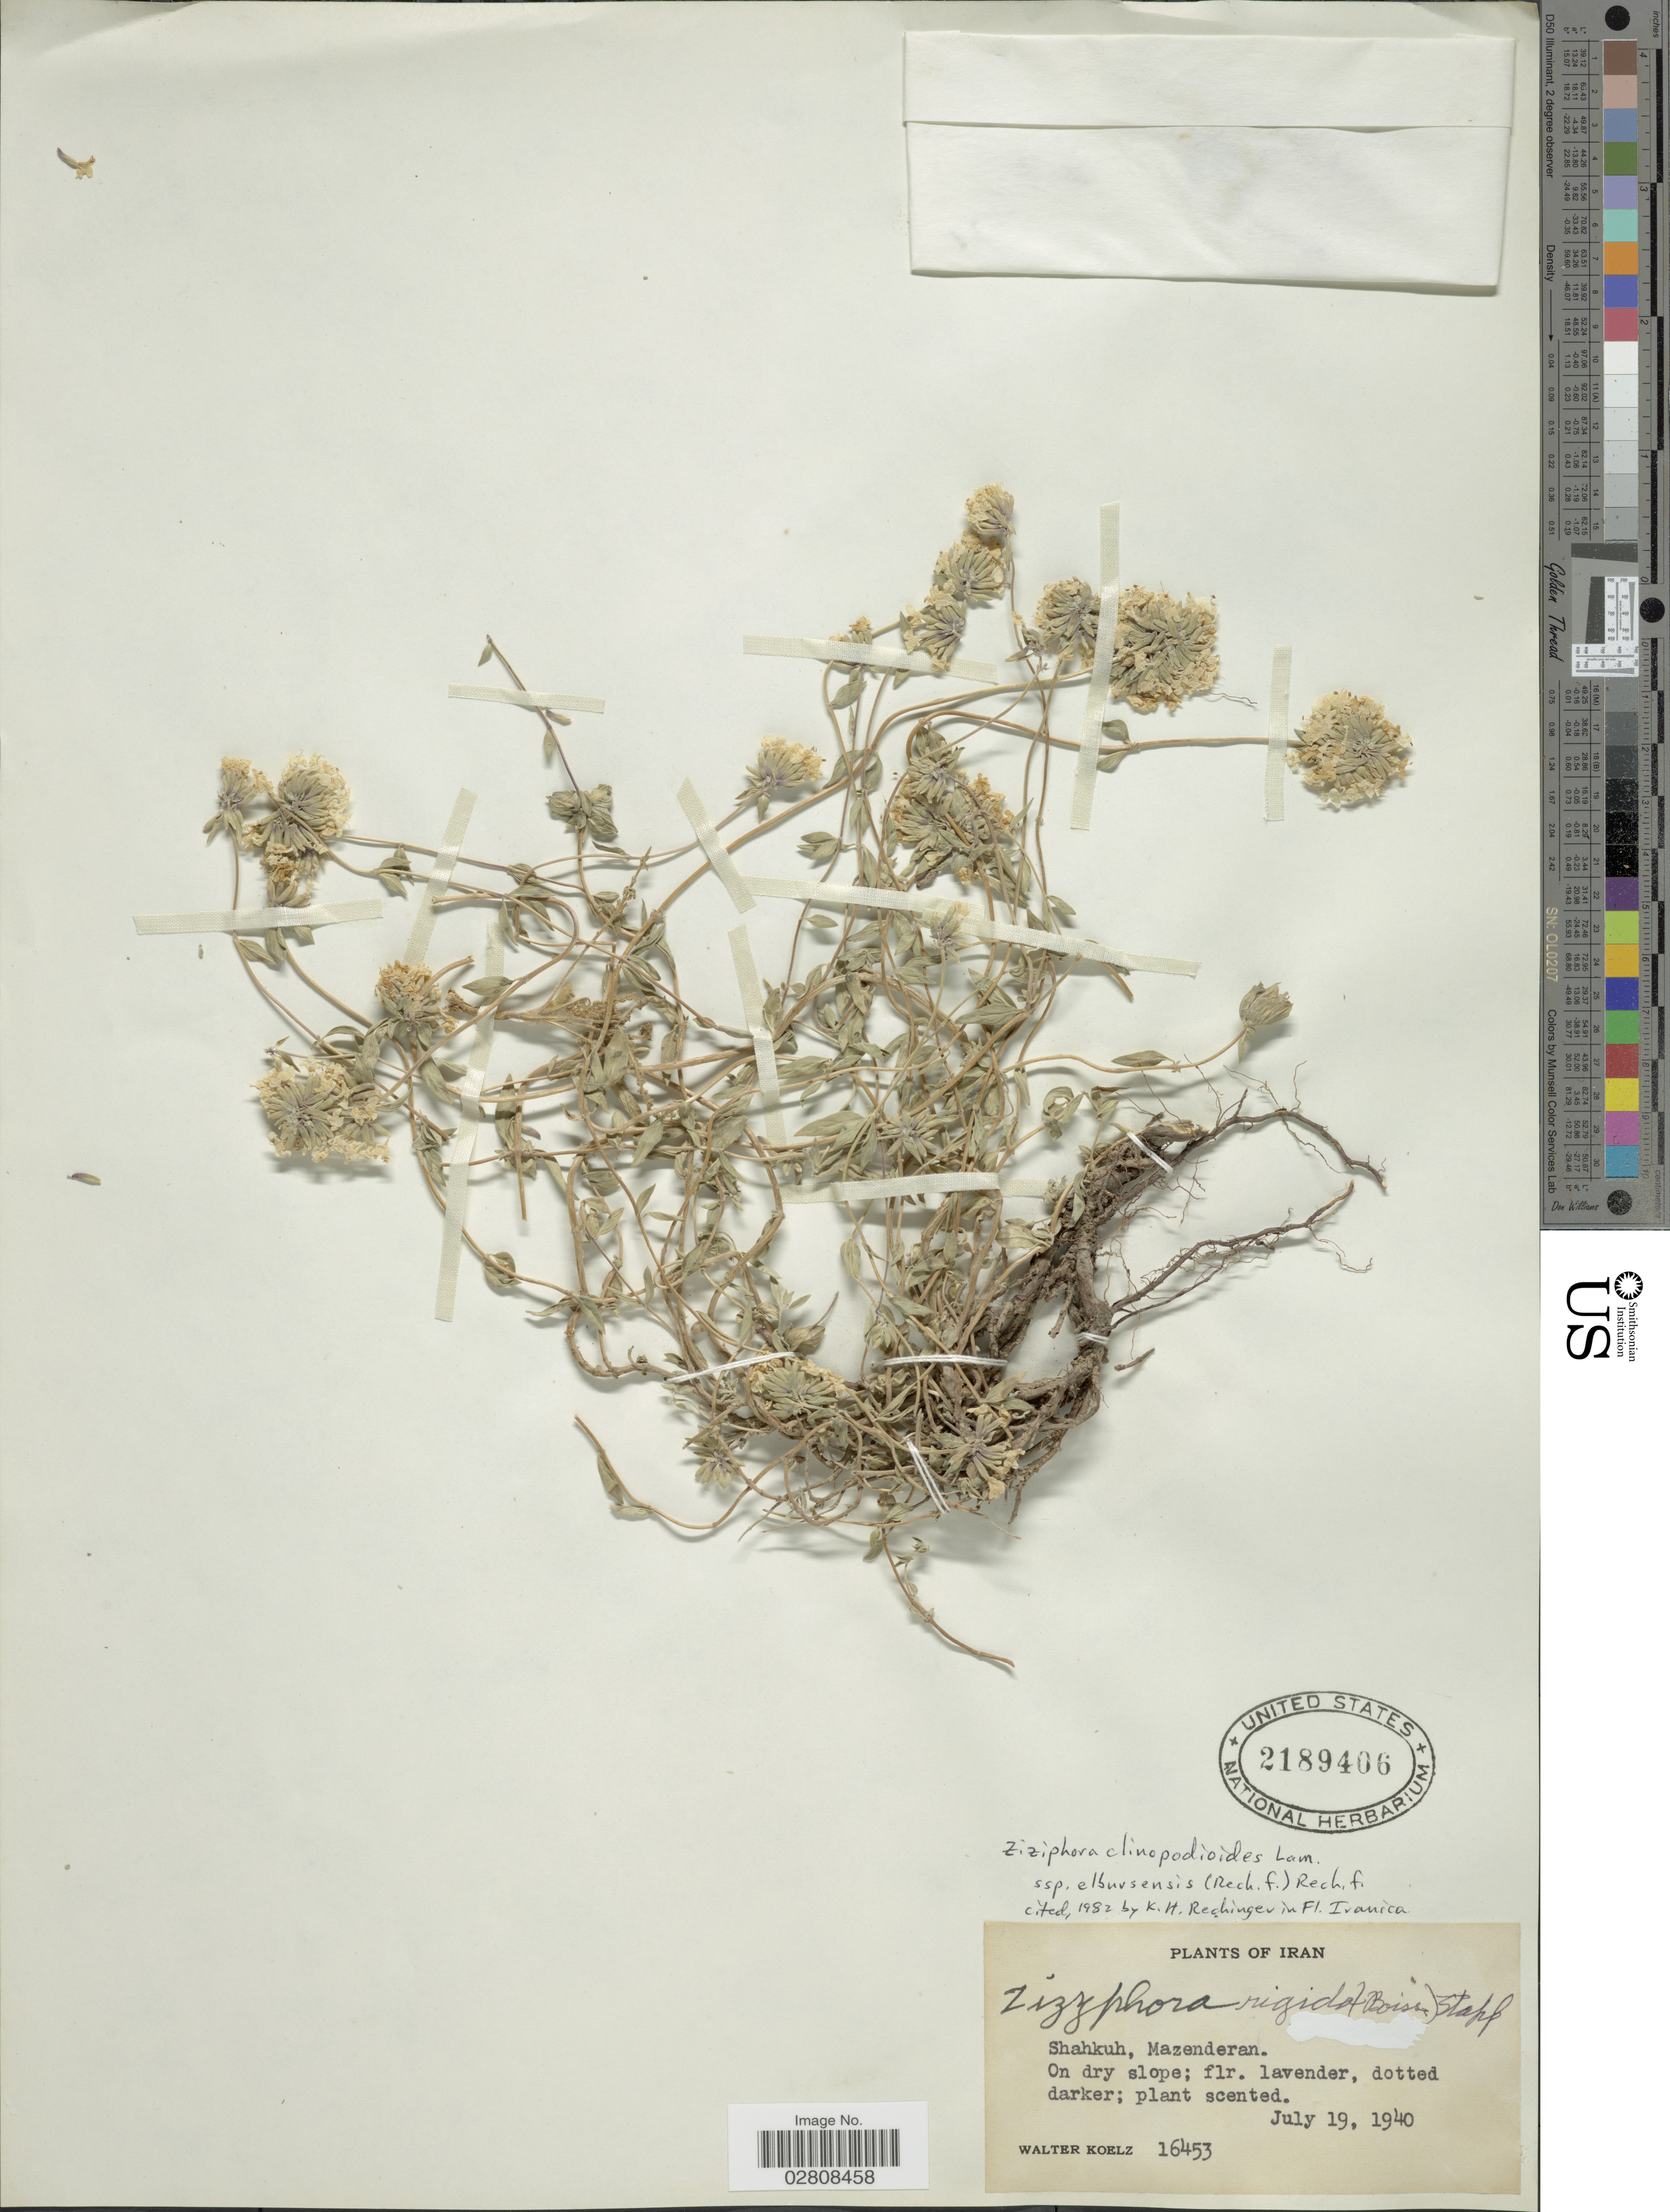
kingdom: Plantae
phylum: Tracheophyta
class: Magnoliopsida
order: Lamiales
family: Lamiaceae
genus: Ziziphora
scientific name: Ziziphora clinopodioides subsp. elbursensis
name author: (Rech. f.) Rech. f.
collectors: W. N. Koelz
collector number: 16453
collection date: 1940-07-19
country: Iran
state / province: Mazandaran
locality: Shahkuh, Mazenderan.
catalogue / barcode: US 2189406